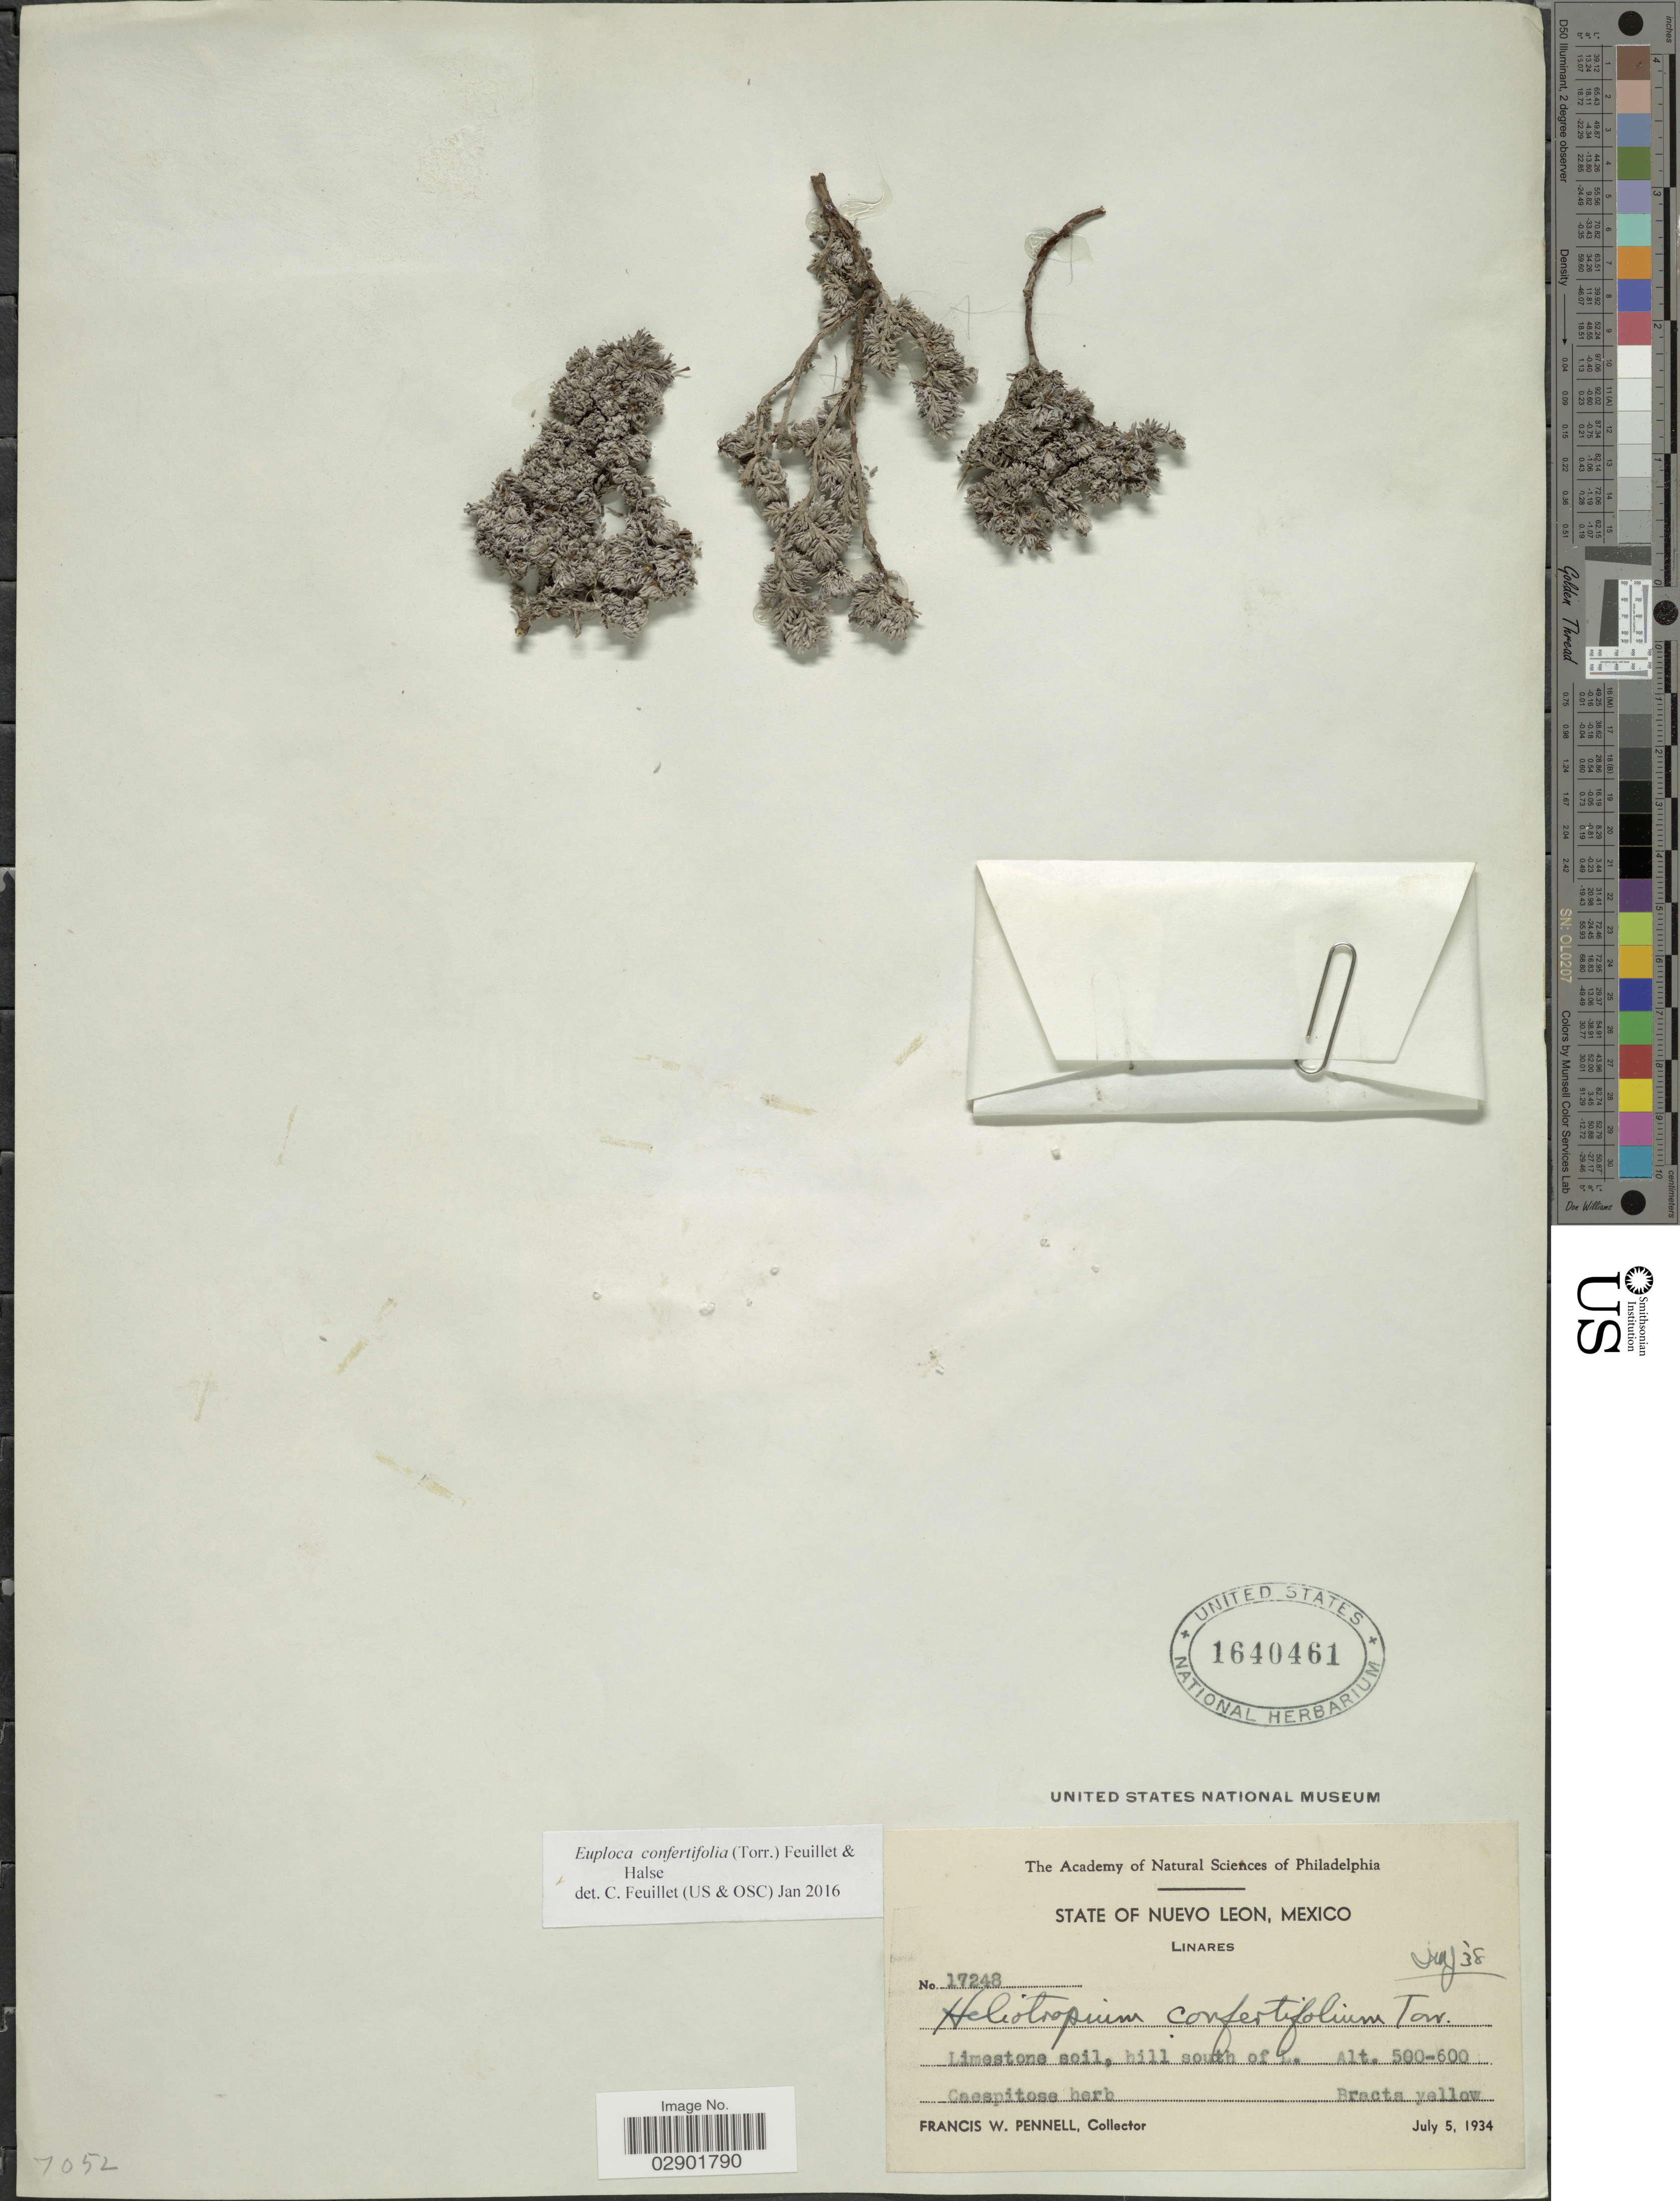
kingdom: Plantae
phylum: Tracheophyta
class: Magnoliopsida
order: Boraginales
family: Heliotropiaceae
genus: Euploca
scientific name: Euploca confertifolium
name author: (Torr.) Feuillet & Halse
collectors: F. W. Pennell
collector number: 17248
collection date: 1934-07-05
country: Mexico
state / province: Nuevo León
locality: Linares. Limestone soil, hill south of L.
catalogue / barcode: US 1640461